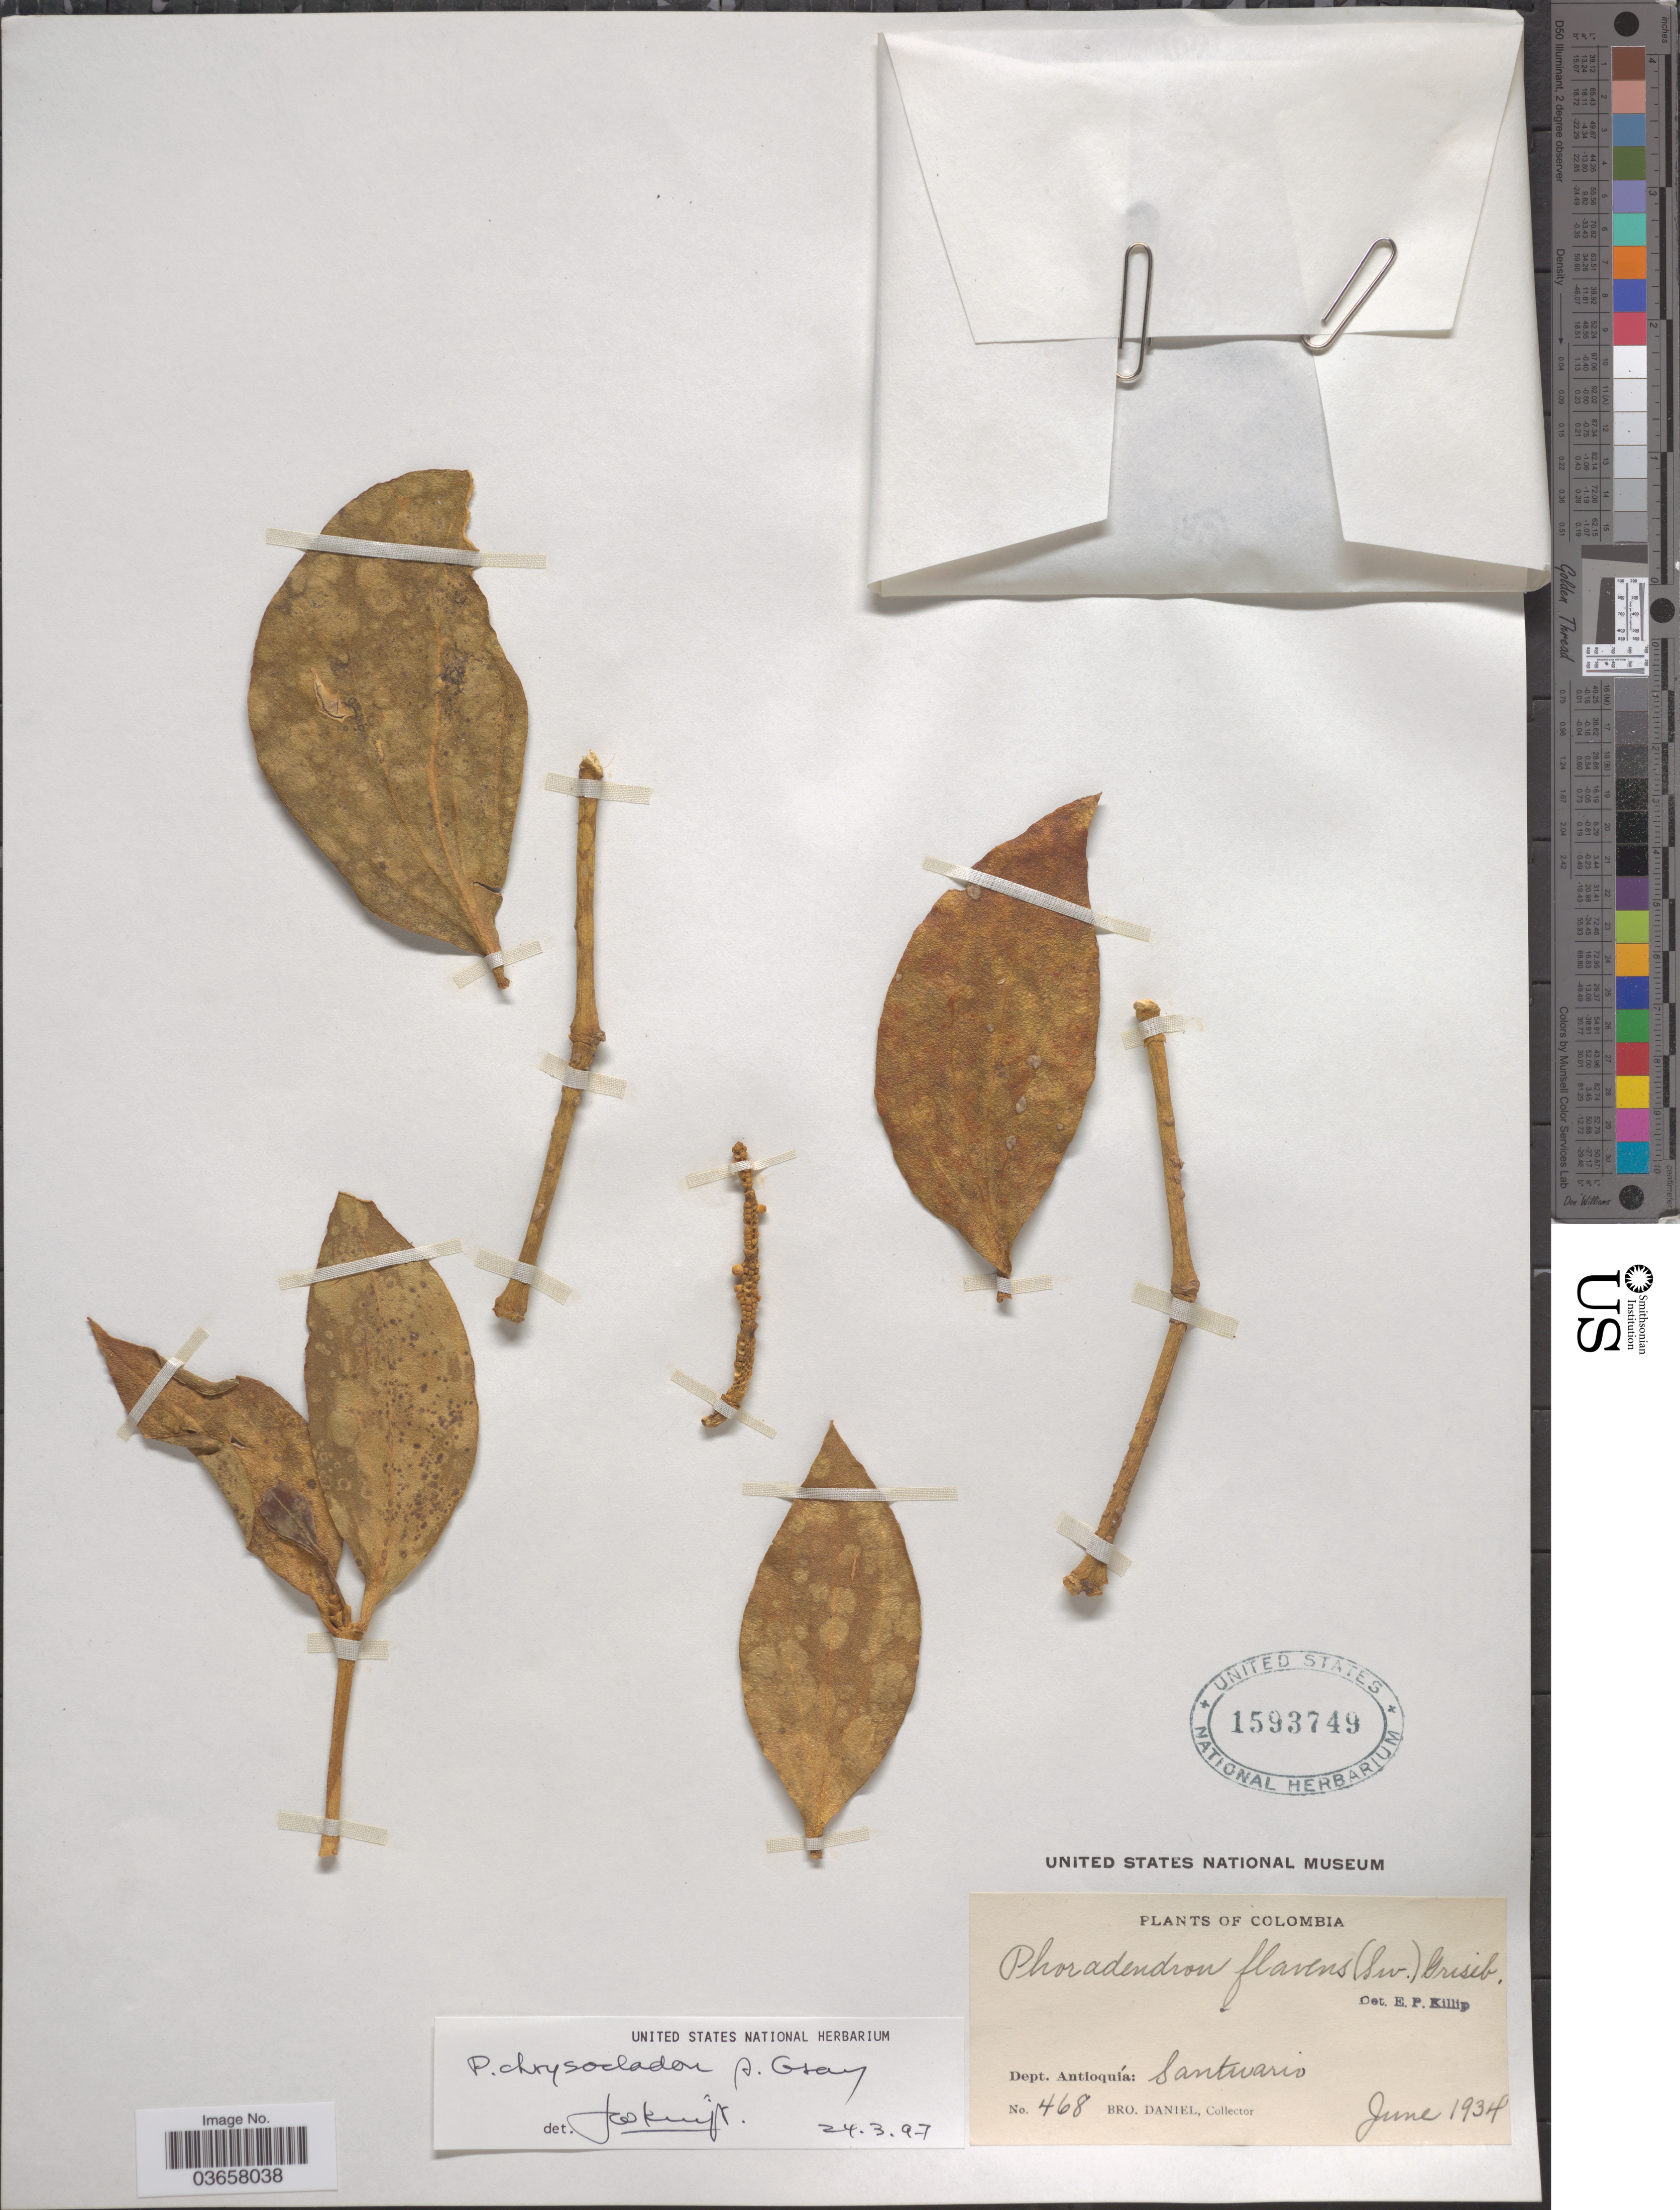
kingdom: Plantae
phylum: Tracheophyta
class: Magnoliopsida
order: Santalales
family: Viscaceae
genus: Phoradendron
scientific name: Phoradendron chrysocladon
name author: A. Gray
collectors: Bro. Daniel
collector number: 468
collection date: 1934-06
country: Colombia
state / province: Antioquia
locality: Dept. Antioquía: Santuario.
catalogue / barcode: US 1593749